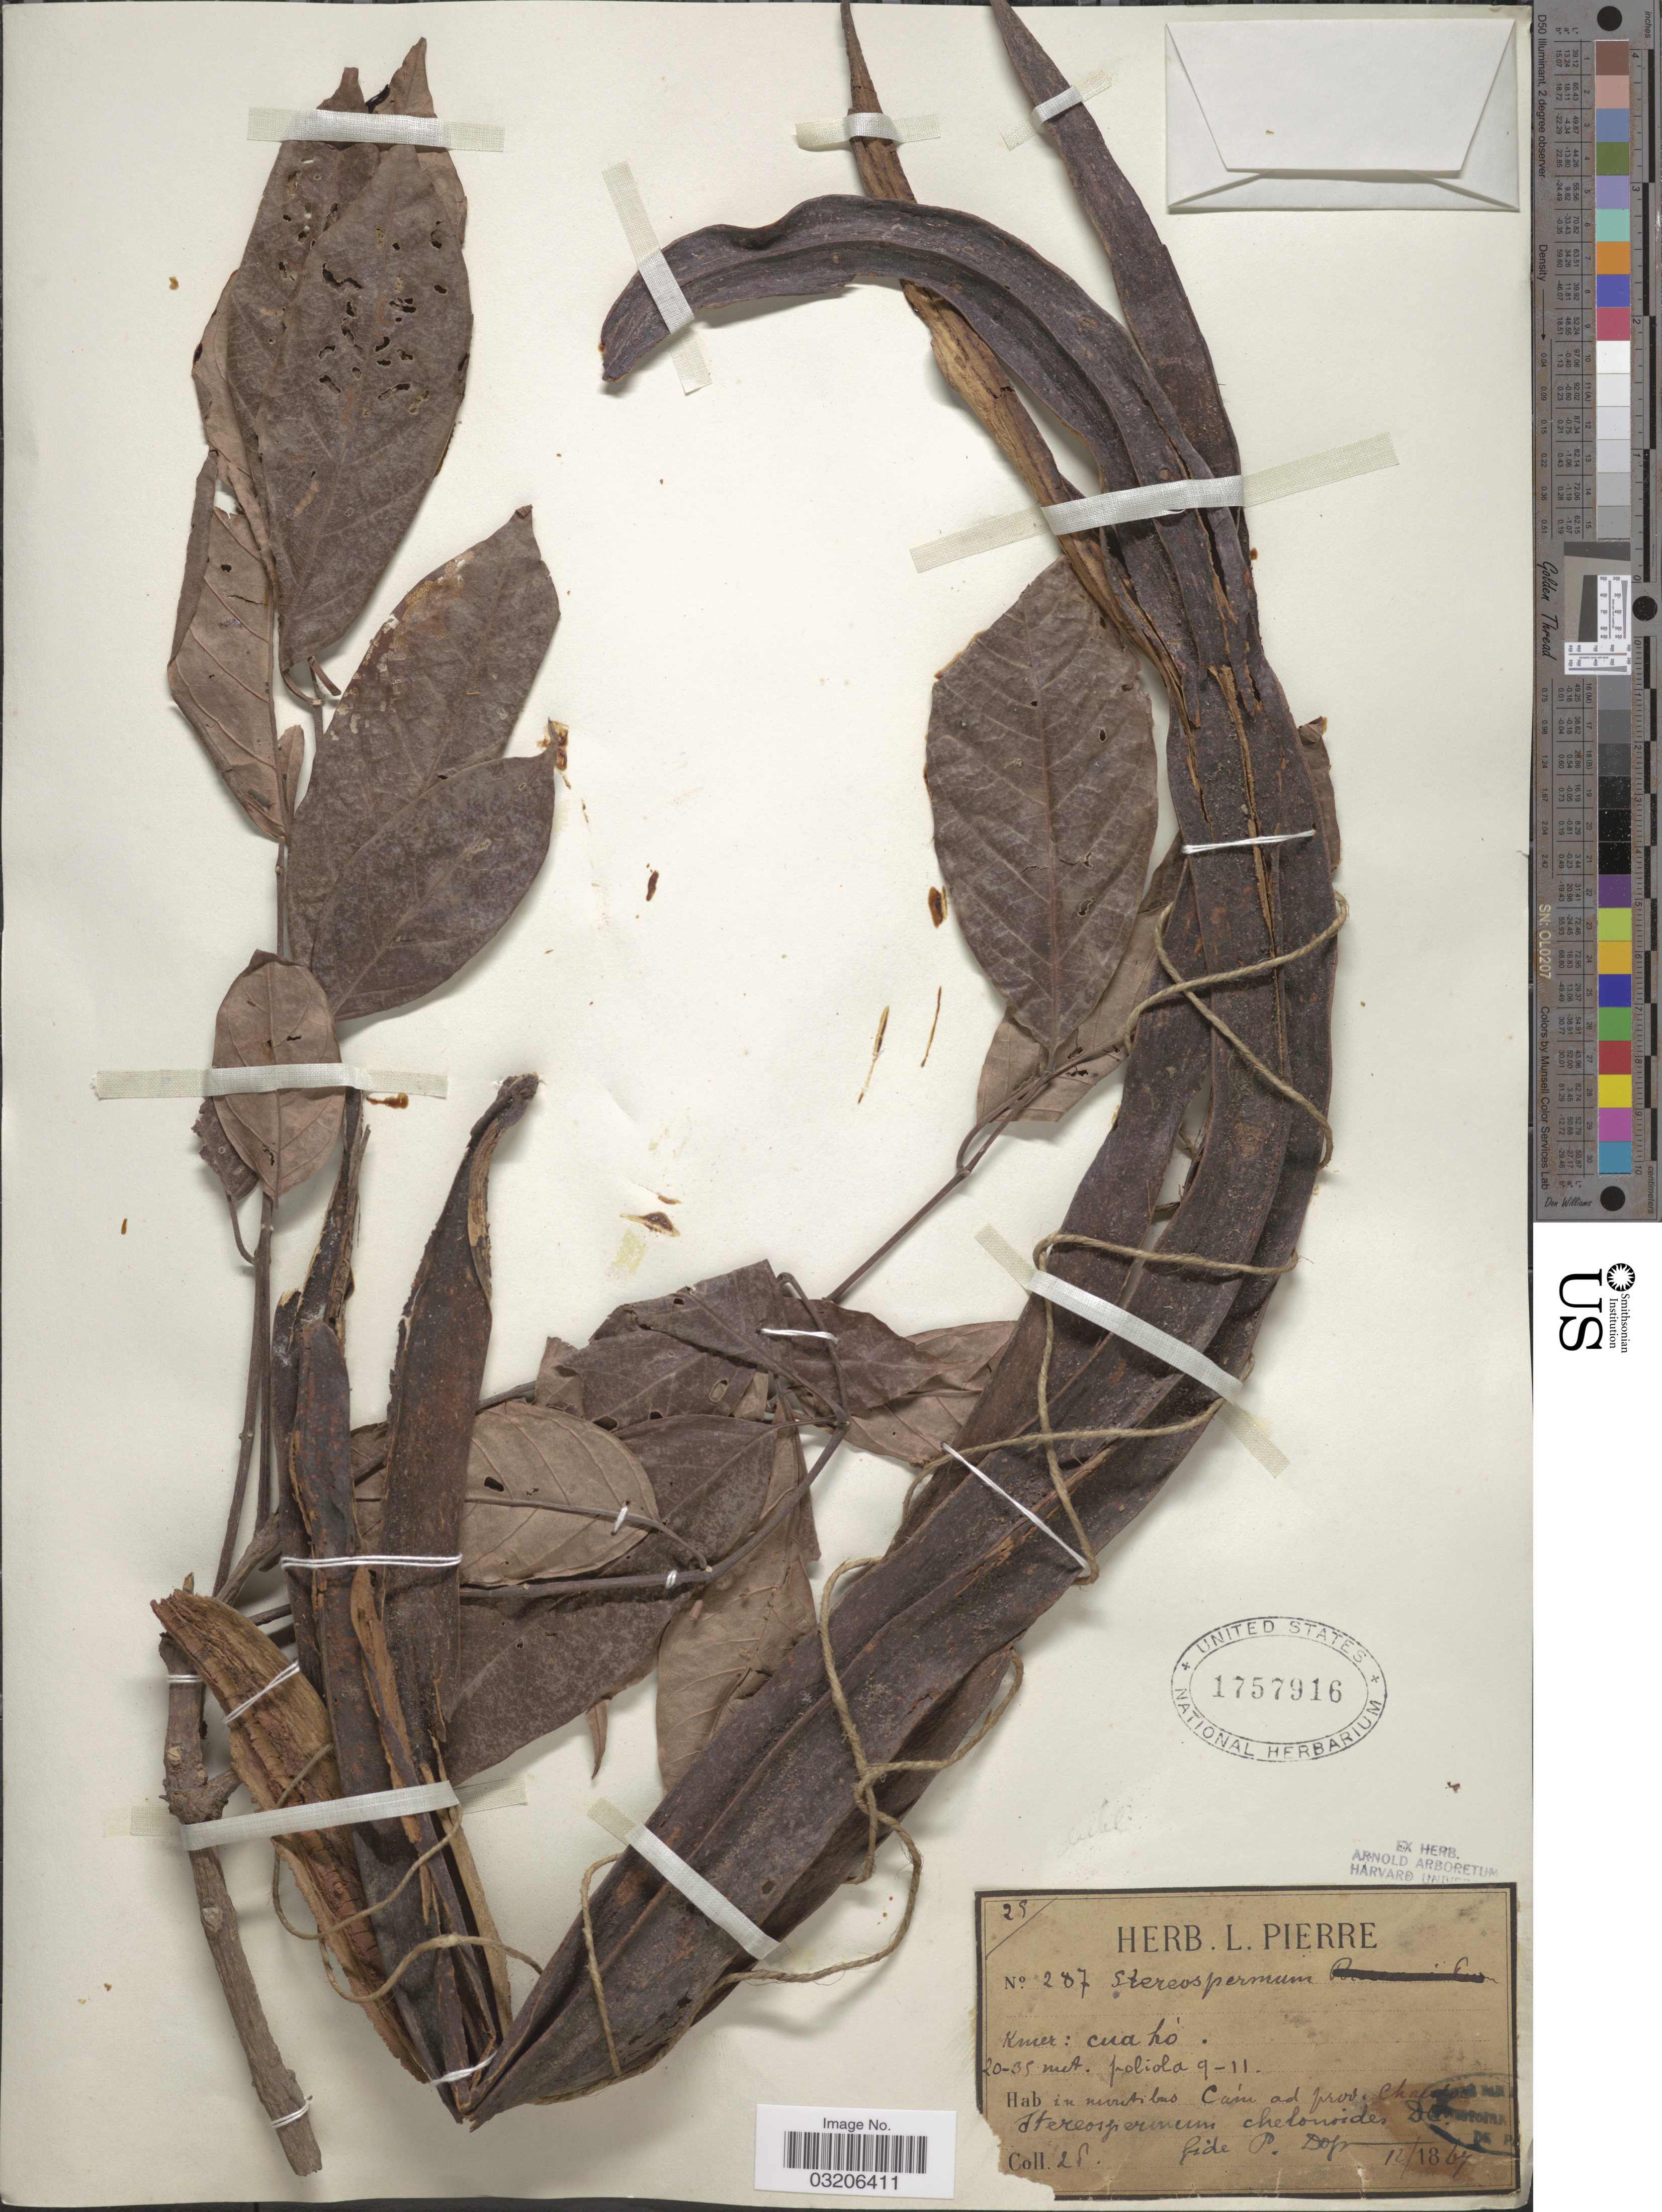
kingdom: Plantae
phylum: Tracheophyta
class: Magnoliopsida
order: Lamiales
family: Bignoniaceae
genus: Stereospermum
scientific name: Stereospermum chelonoides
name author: DC.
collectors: L. Pierre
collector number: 287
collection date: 1867-12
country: Vietnam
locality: In montibus Cám ad prov. Chaudoc [illegible text].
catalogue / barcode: US 1757916